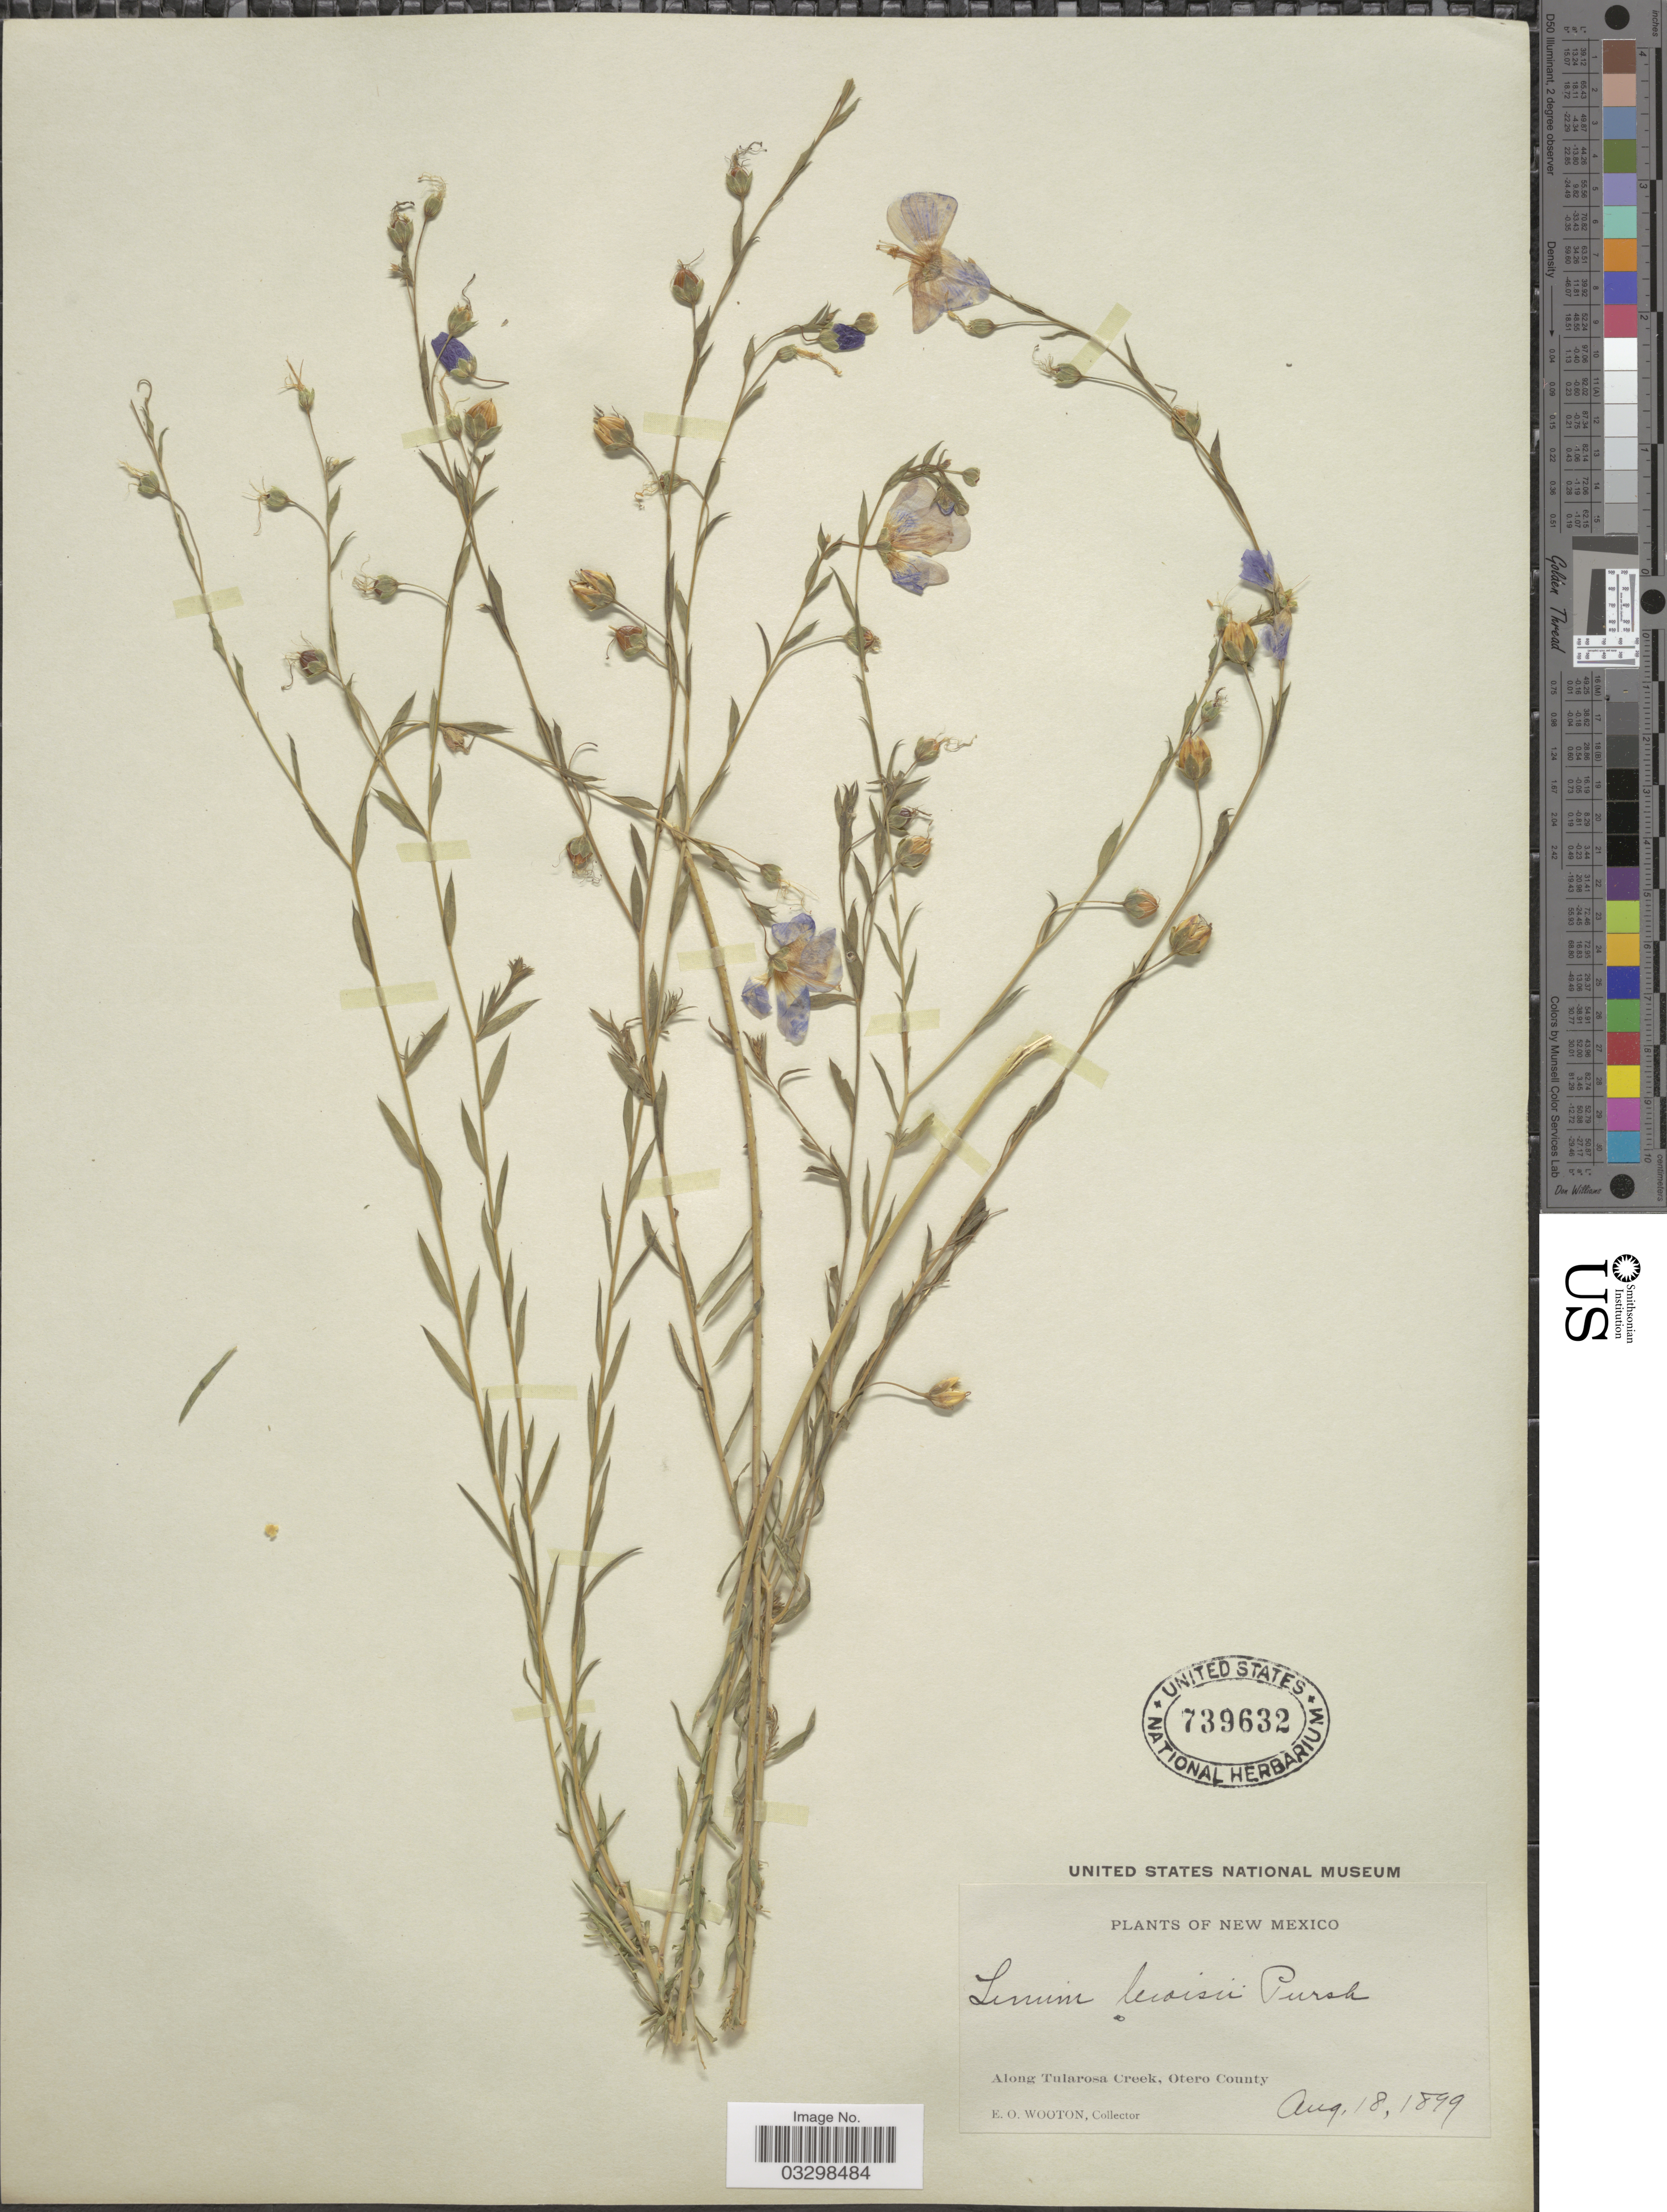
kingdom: Plantae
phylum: Tracheophyta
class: Magnoliopsida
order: Malpighiales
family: Linaceae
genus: Linum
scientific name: Linum lewisii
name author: Pursh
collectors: E. O. Wooton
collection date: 1899-08-18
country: United States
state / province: New Mexico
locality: Along Tularosa Creek, Otero County.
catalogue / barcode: US 739632